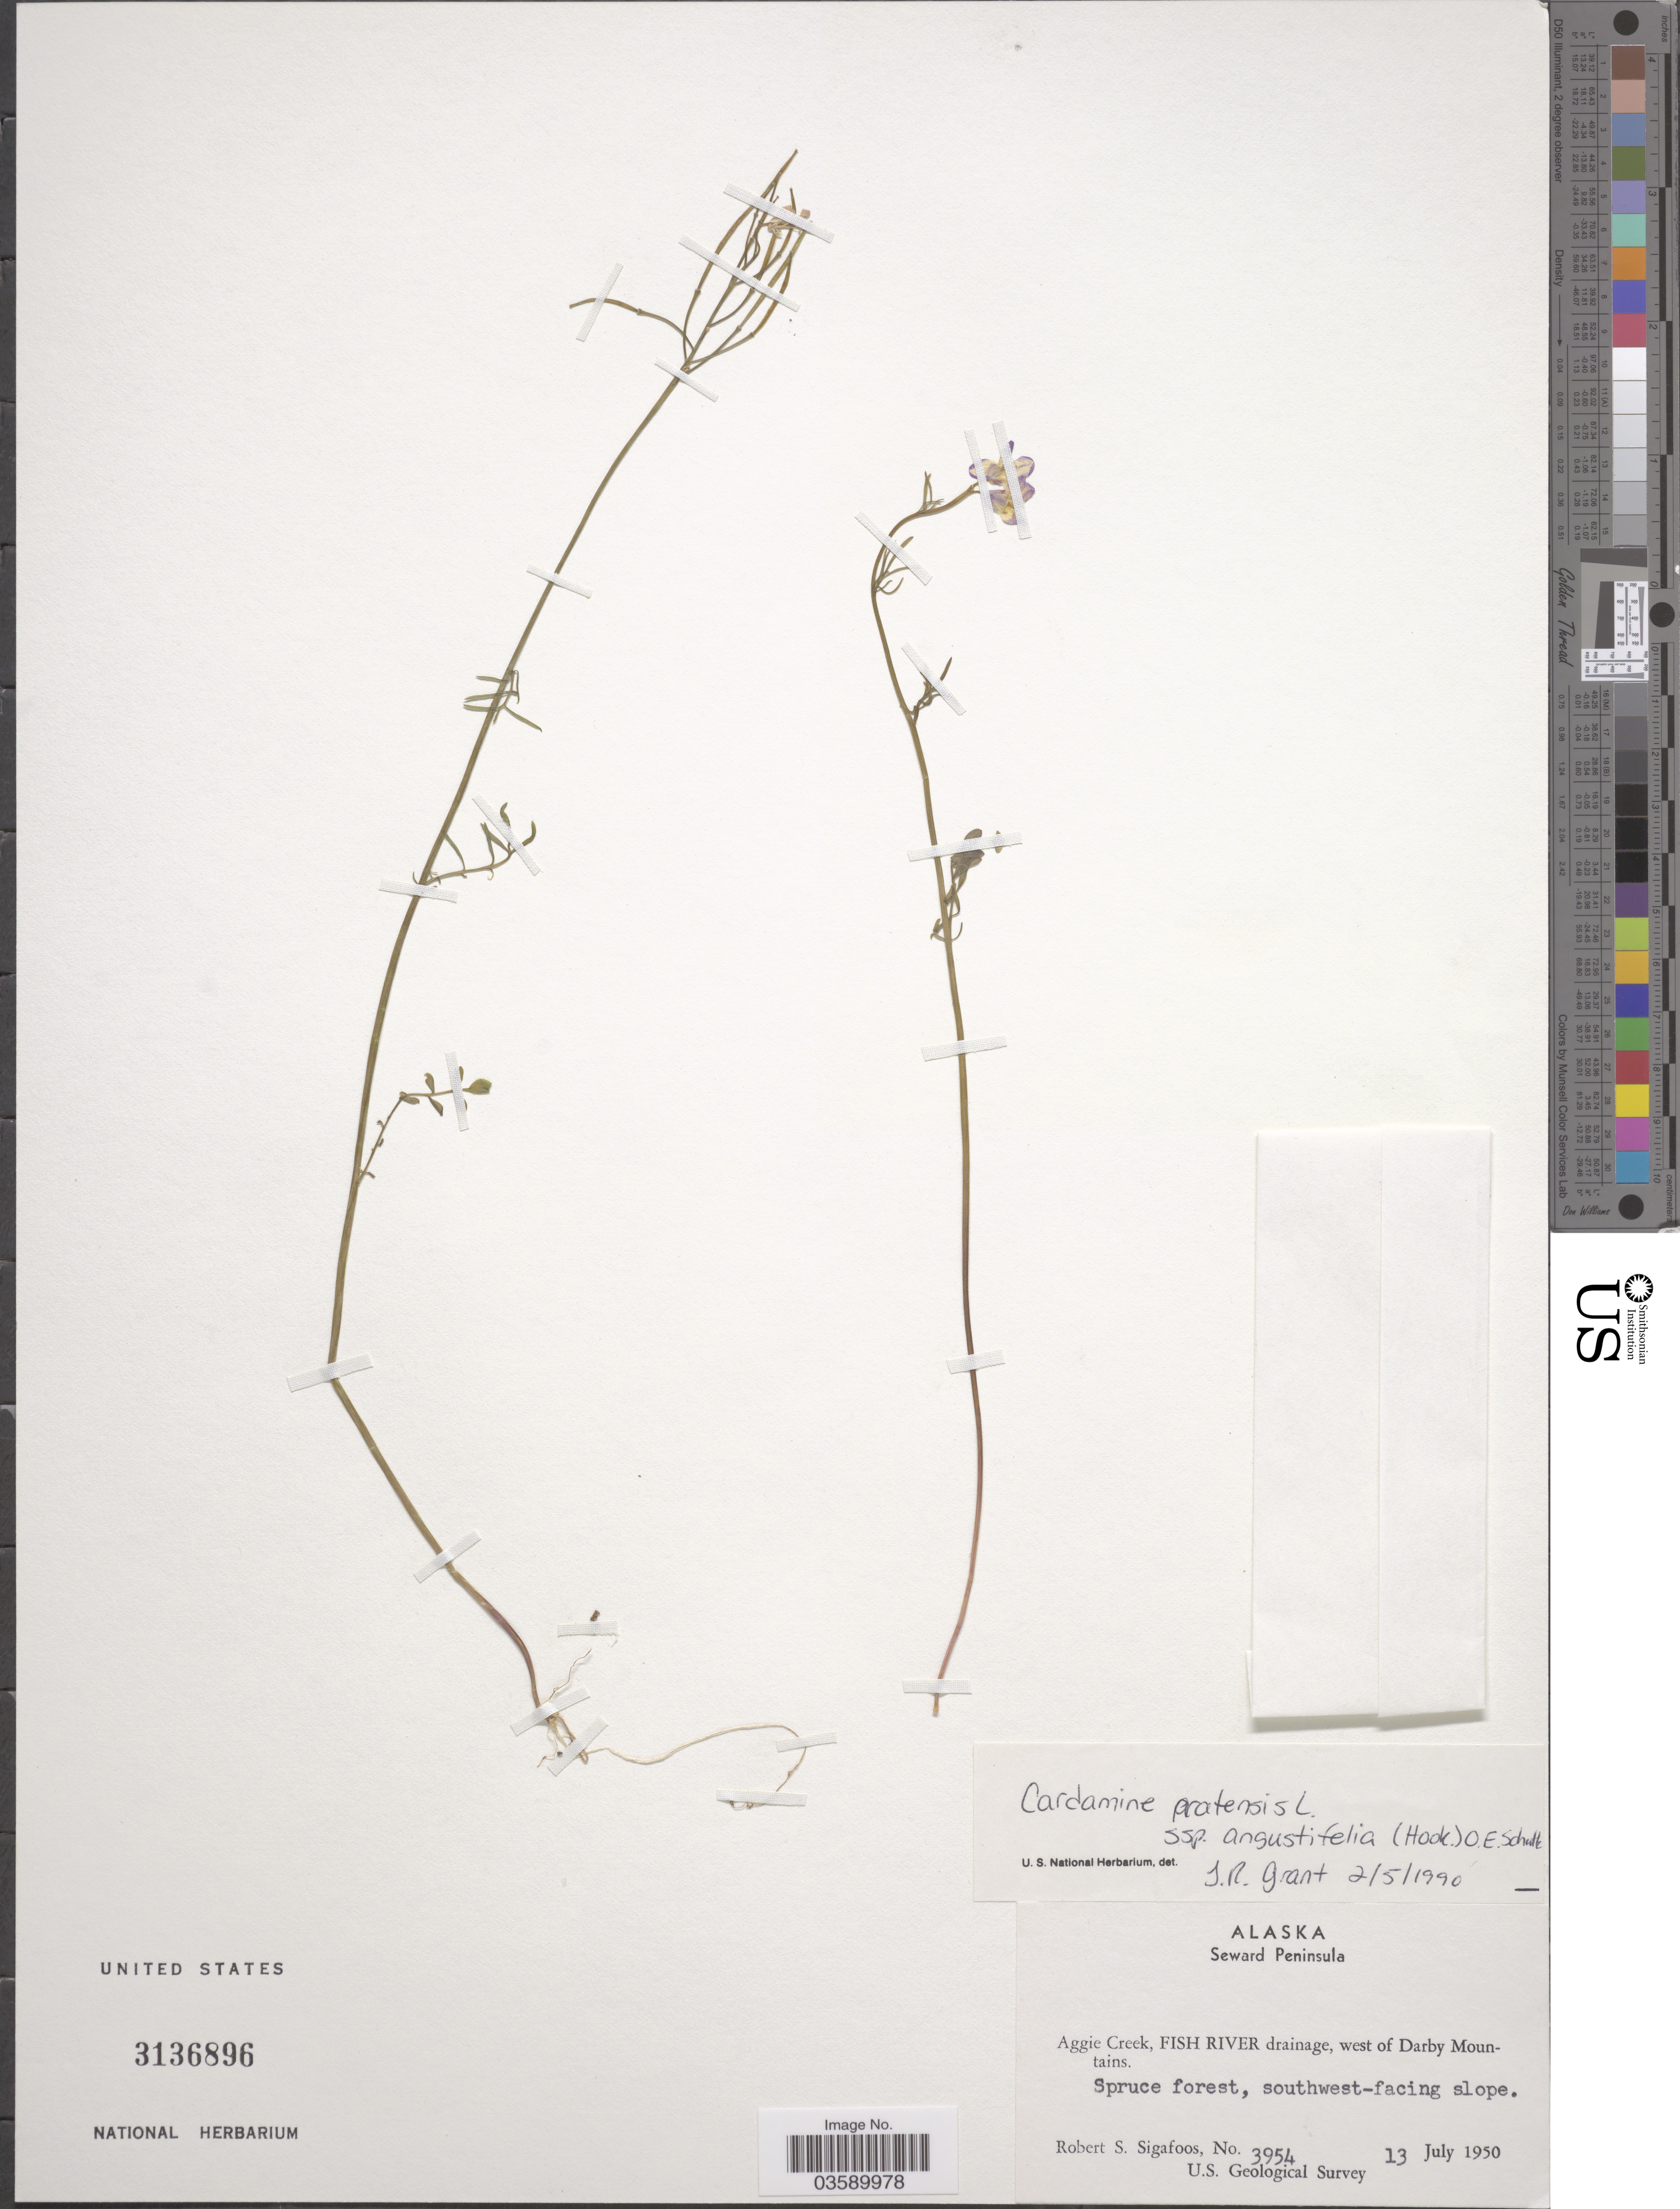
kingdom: Plantae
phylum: Tracheophyta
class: Magnoliopsida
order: Brassicales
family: Brassicaceae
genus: Cardamine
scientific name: Cardamine pratensis subsp. angustifolia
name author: (Hook.) O.E. Schulz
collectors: R. Sigafoos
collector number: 3954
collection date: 1950-07-13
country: United States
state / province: Alaska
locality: Seward Peninsula. Aggie Creek, Fish River drainage, west of Darby Mountains. Spruce forest, southwest-facing slope.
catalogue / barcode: US 3136896